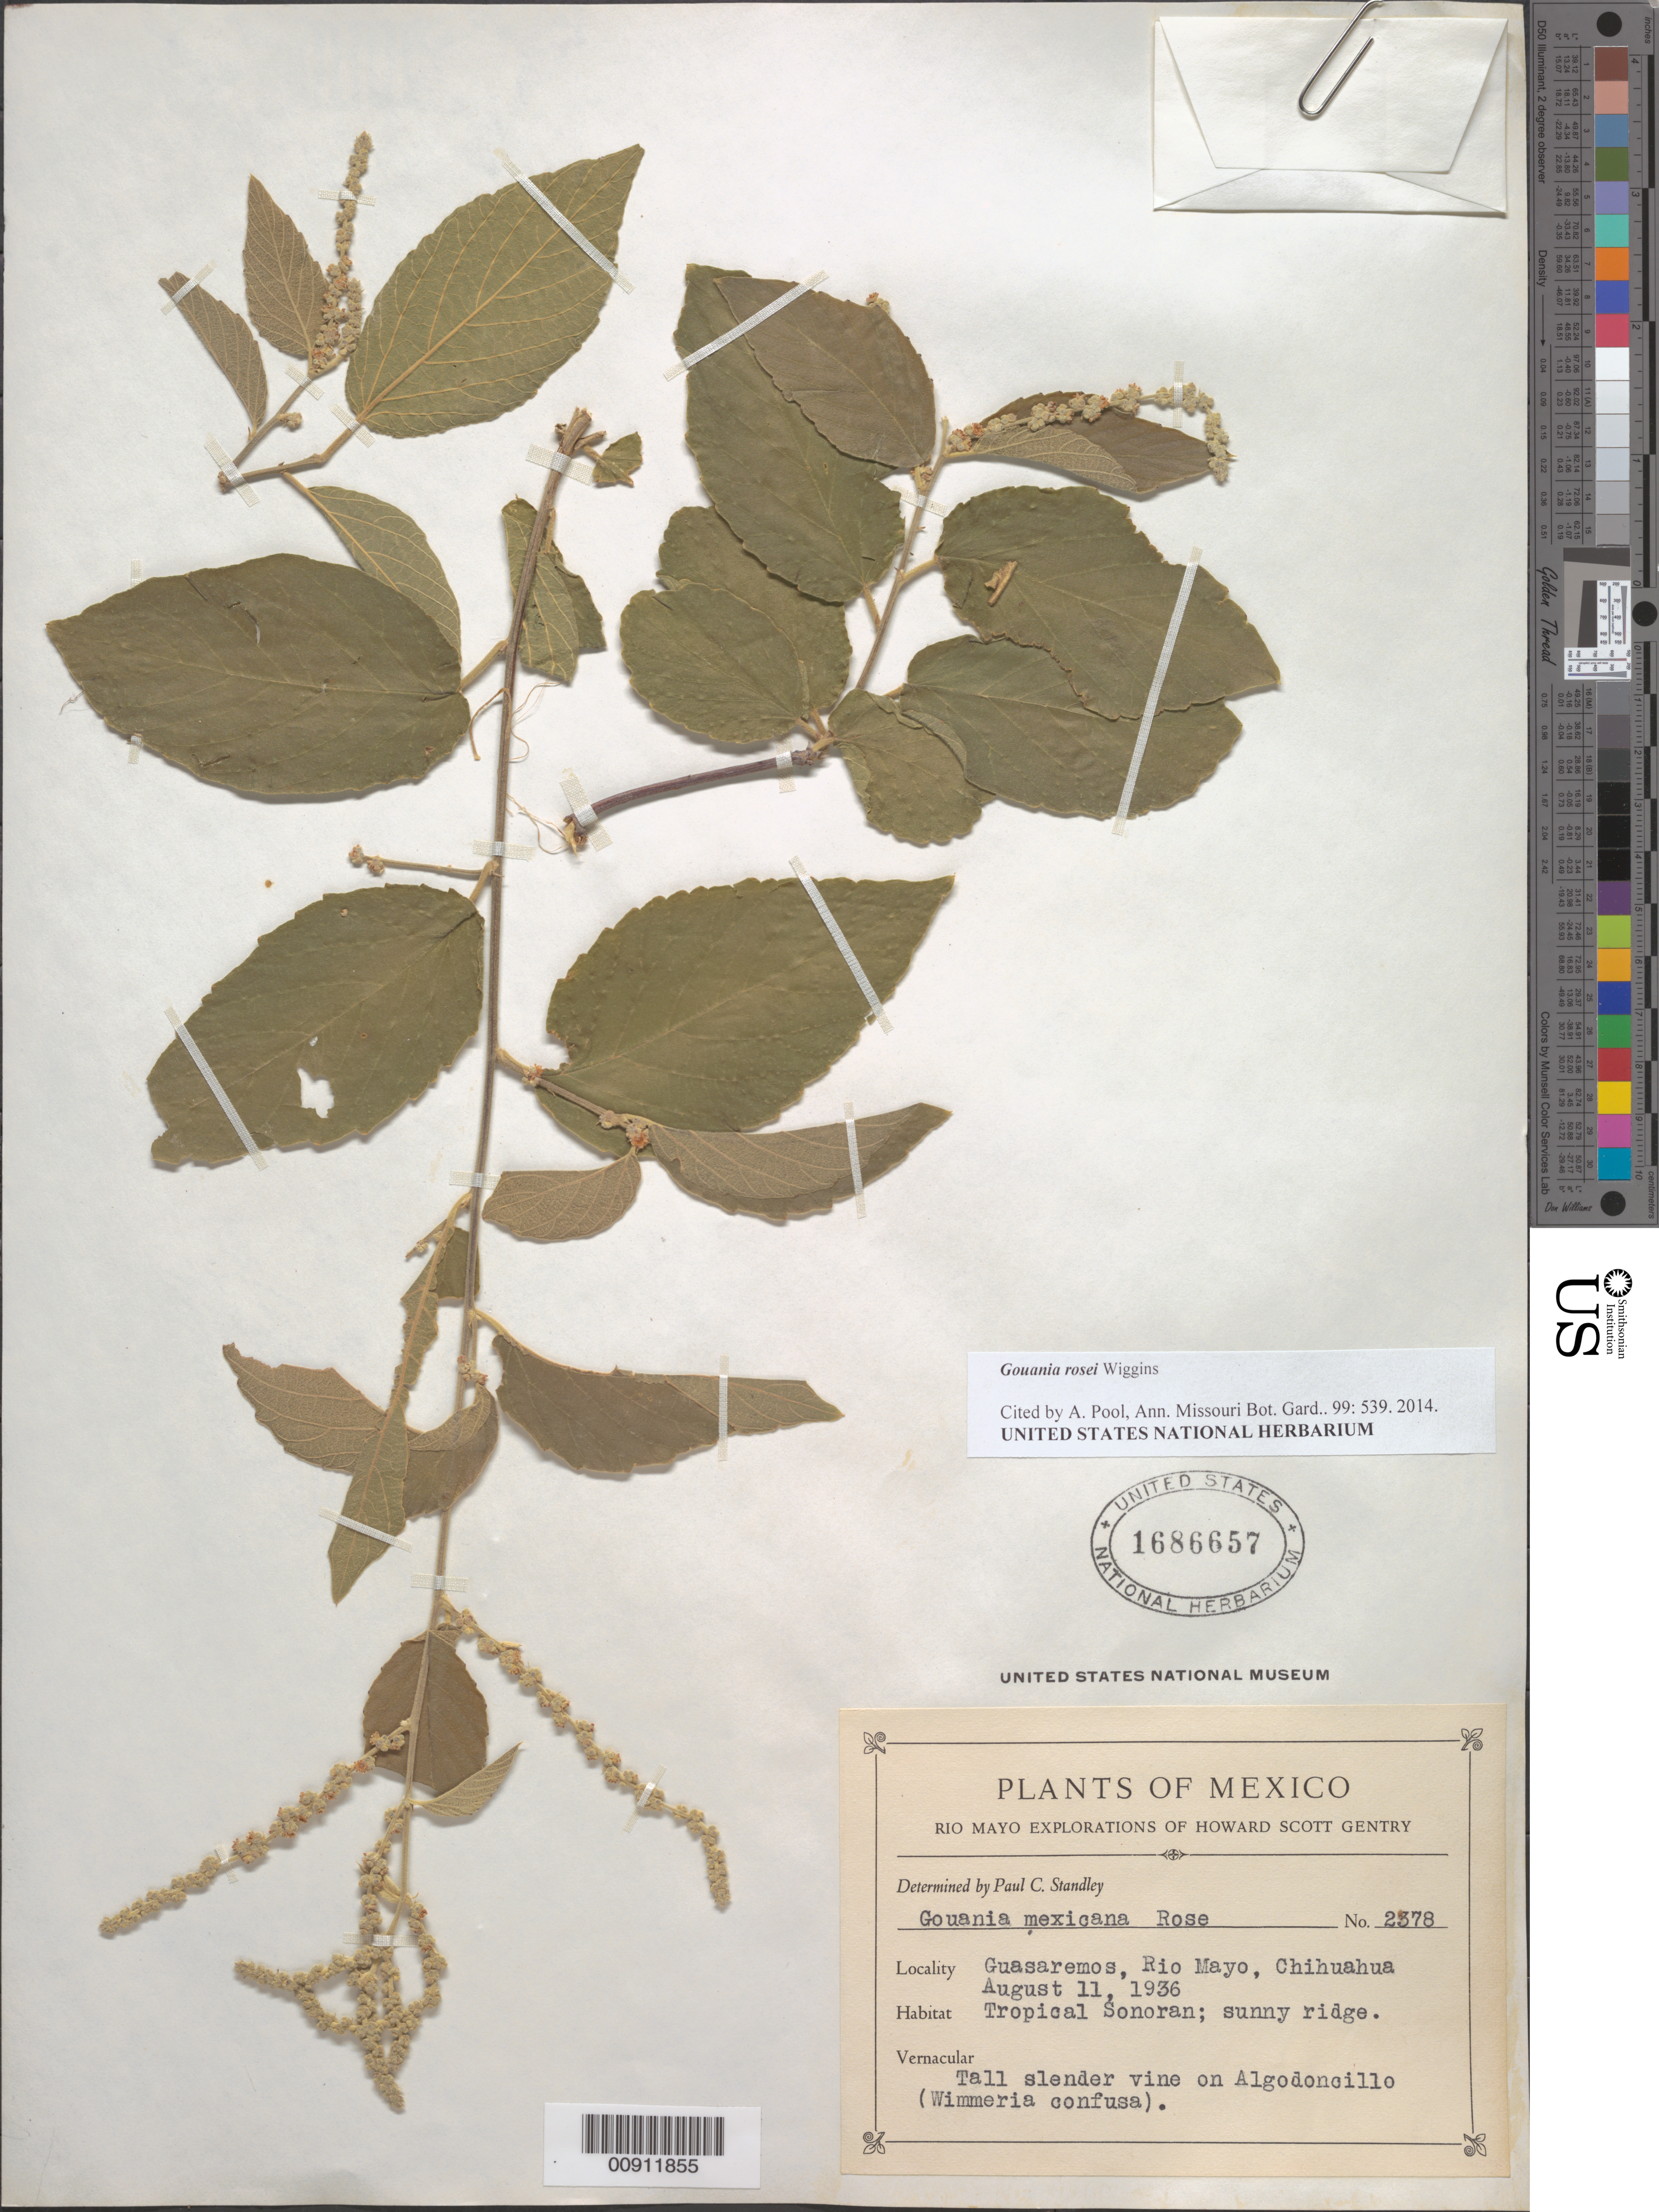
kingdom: Plantae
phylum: Tracheophyta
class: Magnoliopsida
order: Rosales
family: Rhamnaceae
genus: Gouania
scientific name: Gouania rosei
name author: Wiggins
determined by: Pool, A., (MO), Missouri Botanical Garden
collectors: H. S. Gentry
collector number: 2378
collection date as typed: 11 Aug 1936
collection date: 1936-08-11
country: Mexico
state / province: Chihuahua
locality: Guasaremos, Río Mayo, Chihuahua.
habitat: Tropical Sonoran; sunny ridge. Vine on Algodoncillo (Wimmeria confusa).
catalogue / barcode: US 1686657